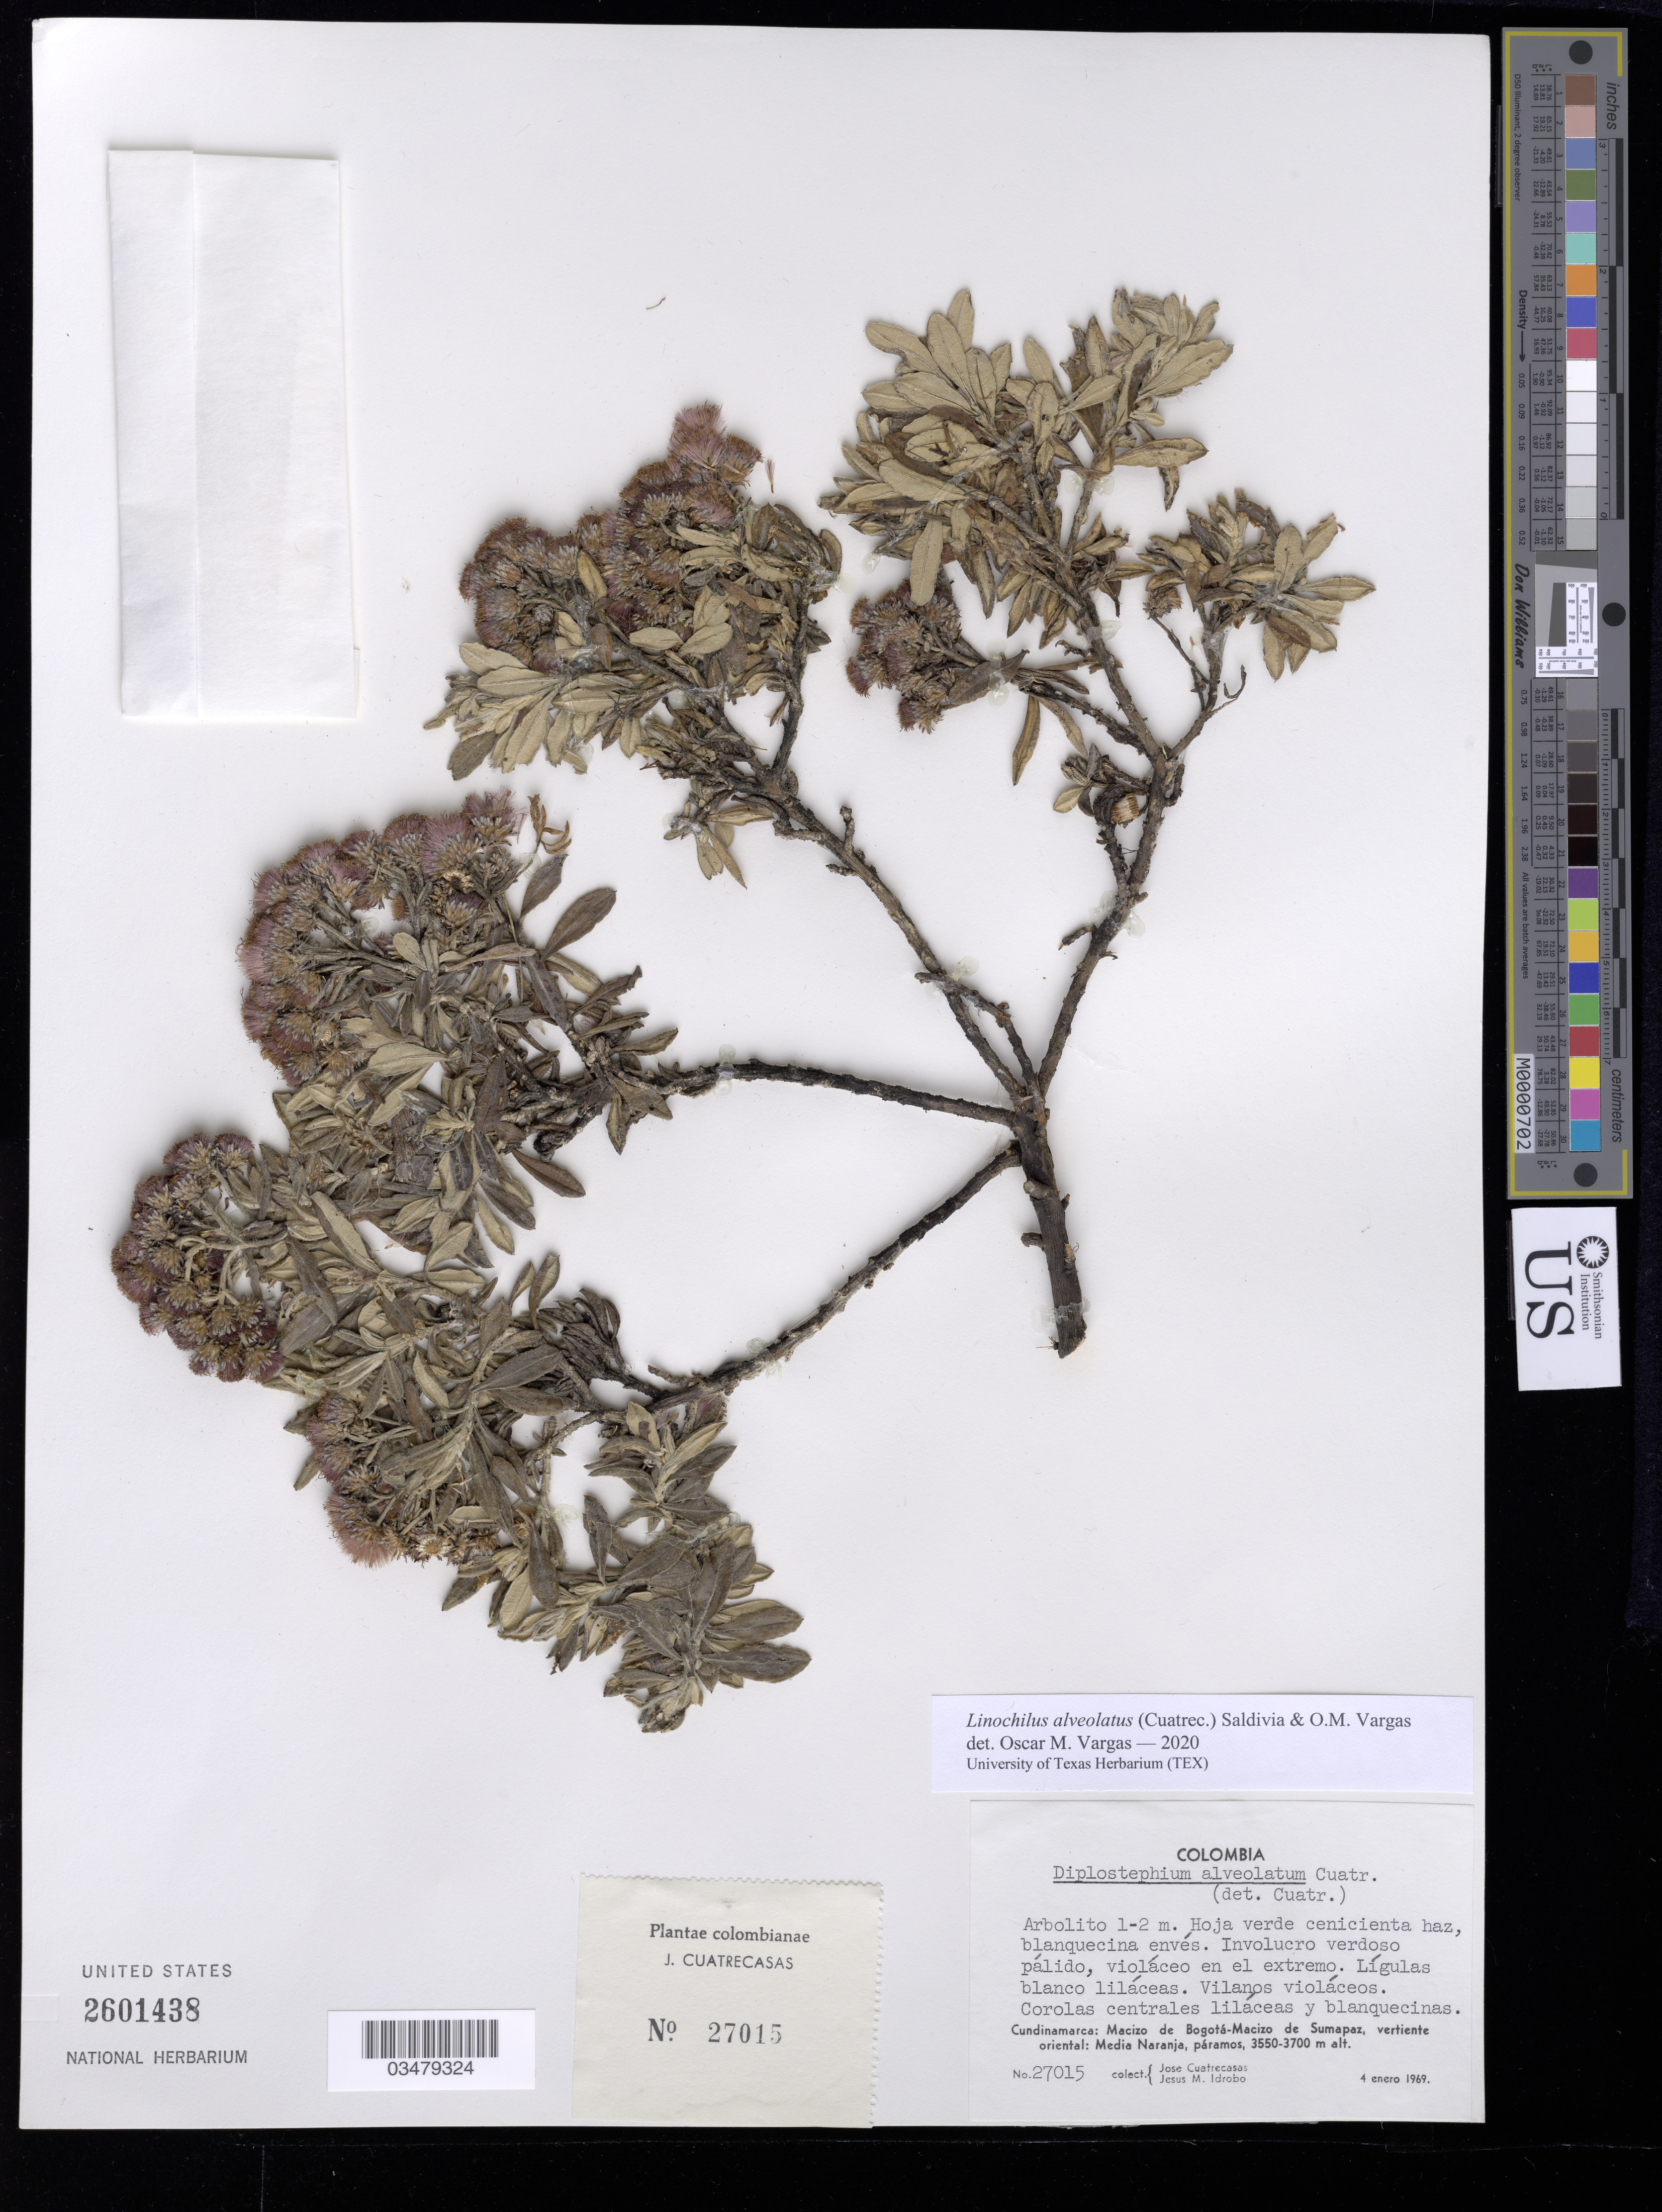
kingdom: Plantae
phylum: Tracheophyta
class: Magnoliopsida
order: Asterales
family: Asteraceae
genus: Linochilus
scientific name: Linochilus alveolatus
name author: (Cuatrec.) Saldivia & O.M. Vargas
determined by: Vargas, Oscar M.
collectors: J. Cuatrecasas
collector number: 27015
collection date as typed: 4-Jan-69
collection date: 1969-01-04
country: Colombia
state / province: Cundinamarca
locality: Macizo de Bogota-Macizo de Sumapaz, vertiente oriental. Media Naranja.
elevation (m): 3550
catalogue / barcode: US 2601438